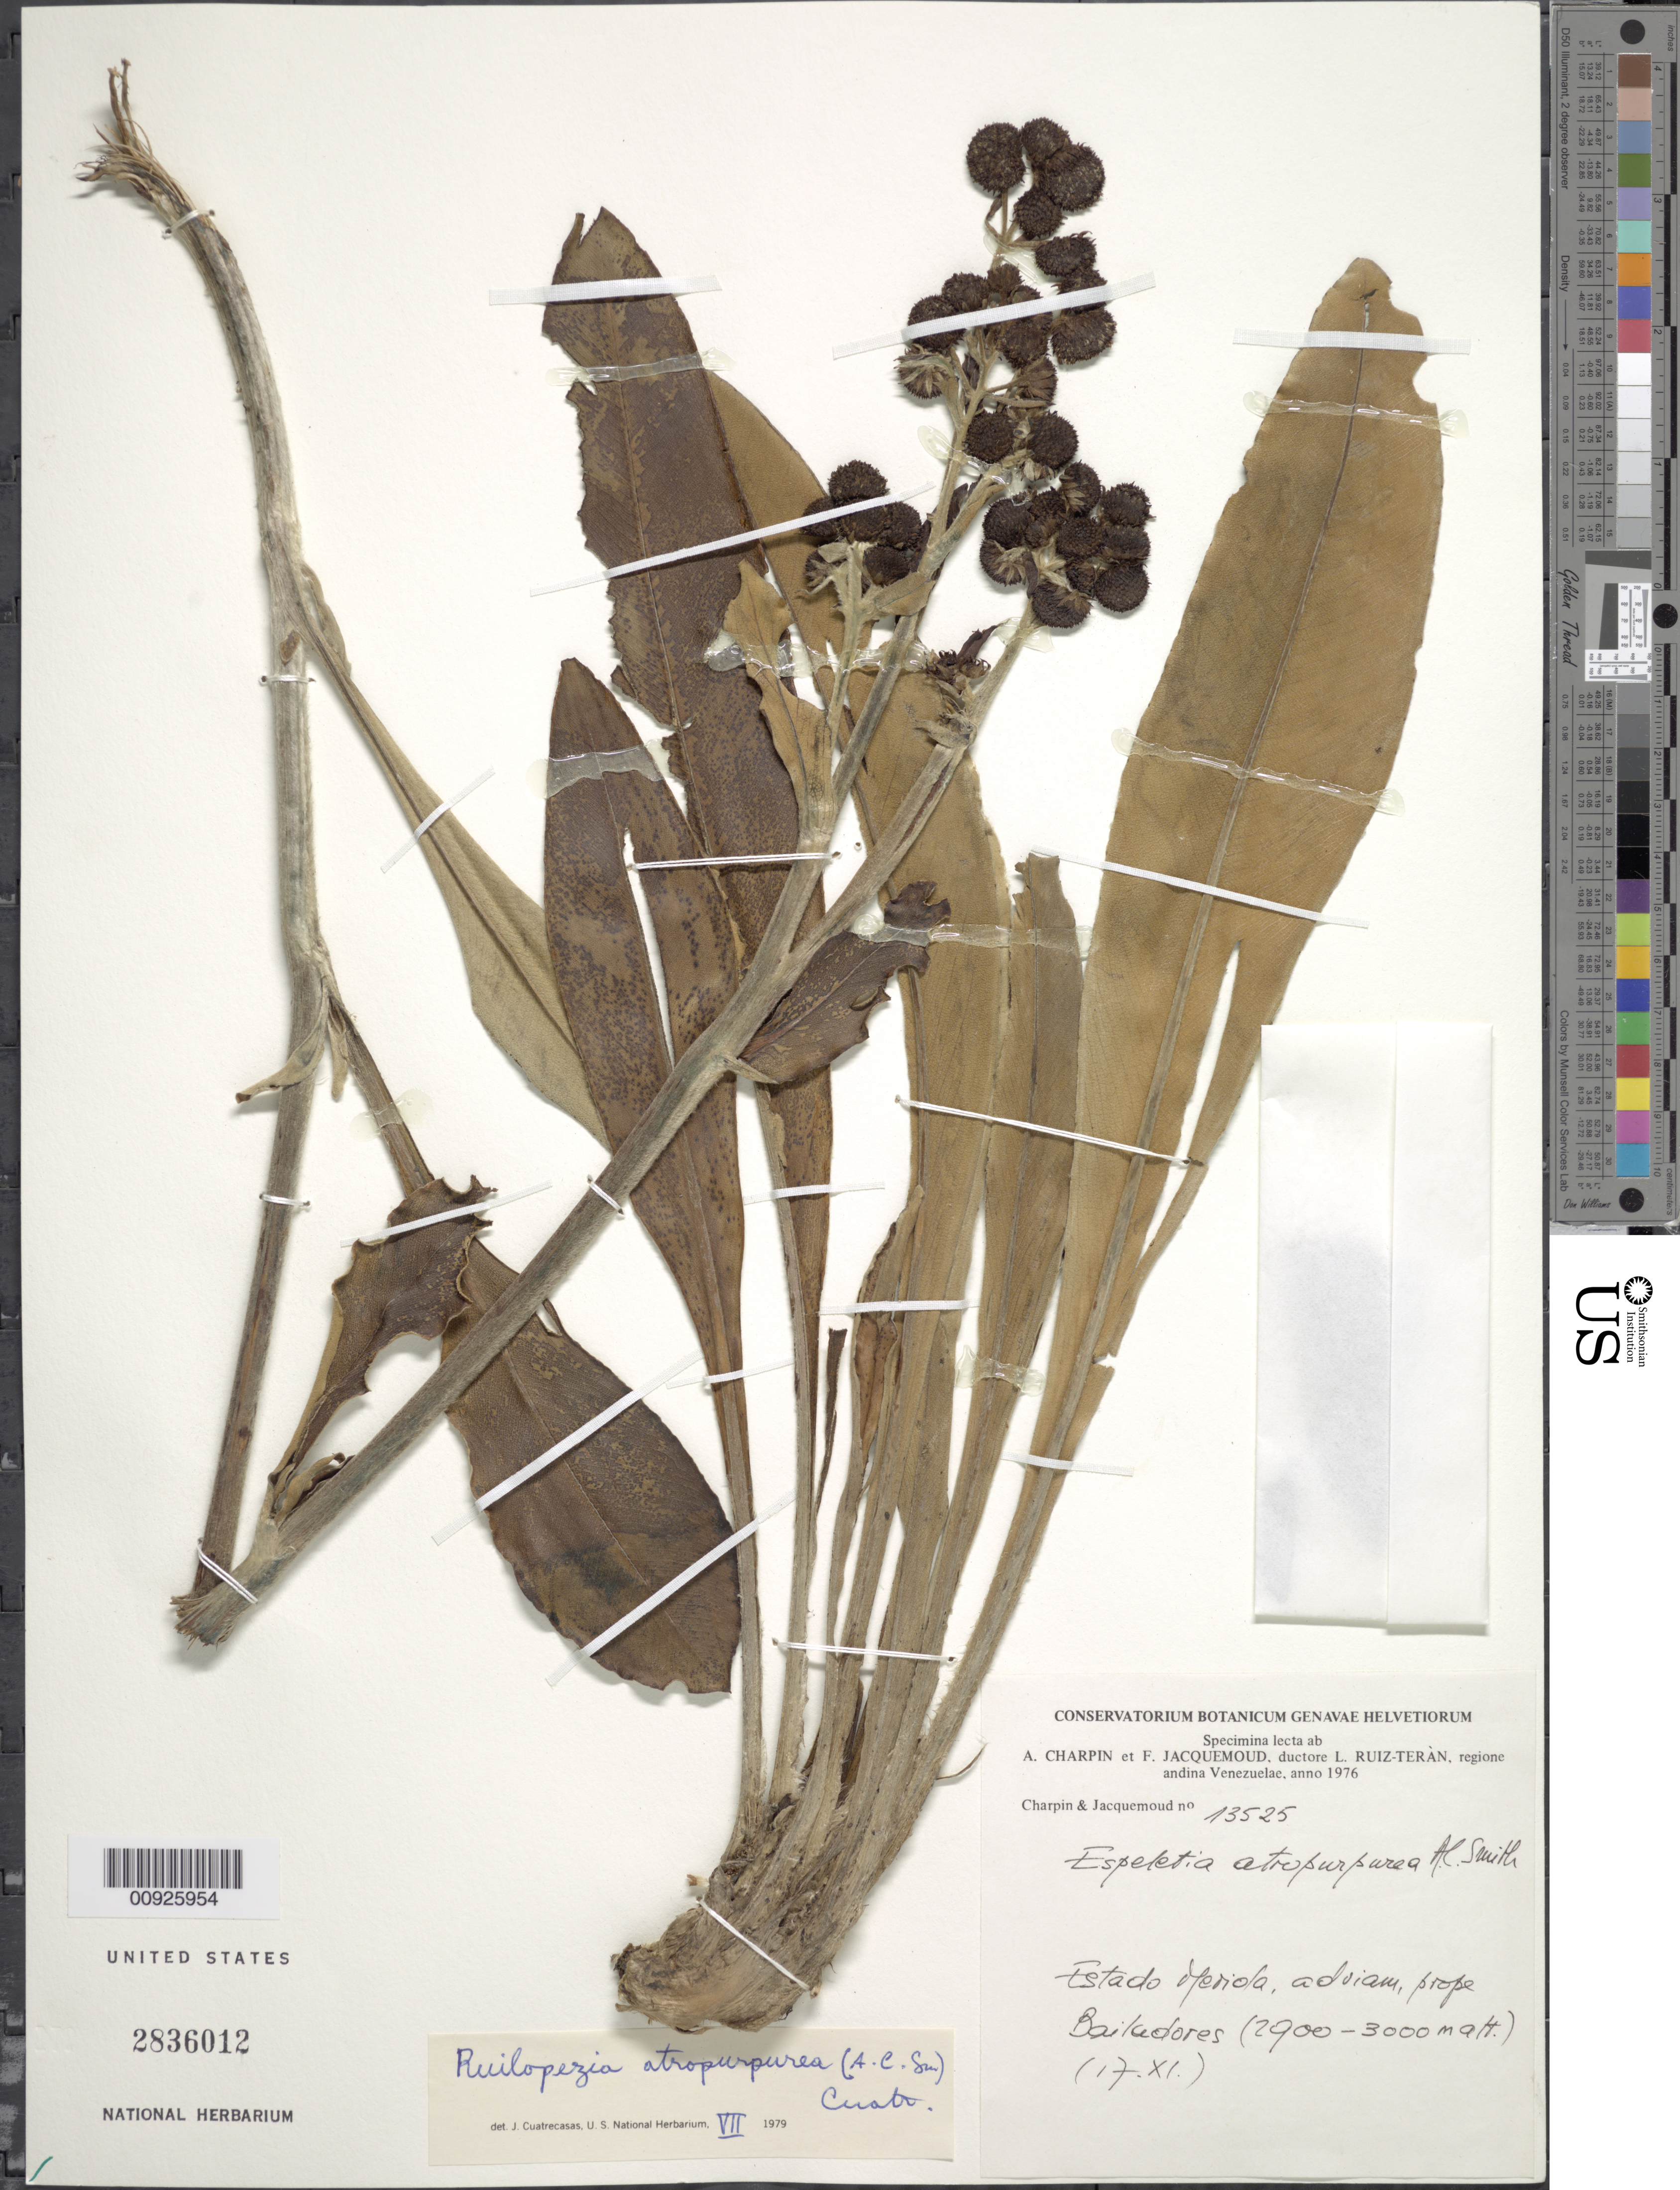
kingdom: Plantae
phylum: Tracheophyta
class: Magnoliopsida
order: Asterales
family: Asteraceae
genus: Ruilopezia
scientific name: Ruilopezia atropurpurea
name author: (A.C. Sm.) Cuatrec.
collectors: A. Charpin, F. Jacquemoud & L. E. Ruíz-Terán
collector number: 13525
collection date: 1976-11-17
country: Venezuela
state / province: Mérida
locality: Ad viam, prope Bailadores.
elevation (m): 2900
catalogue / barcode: US 2836012